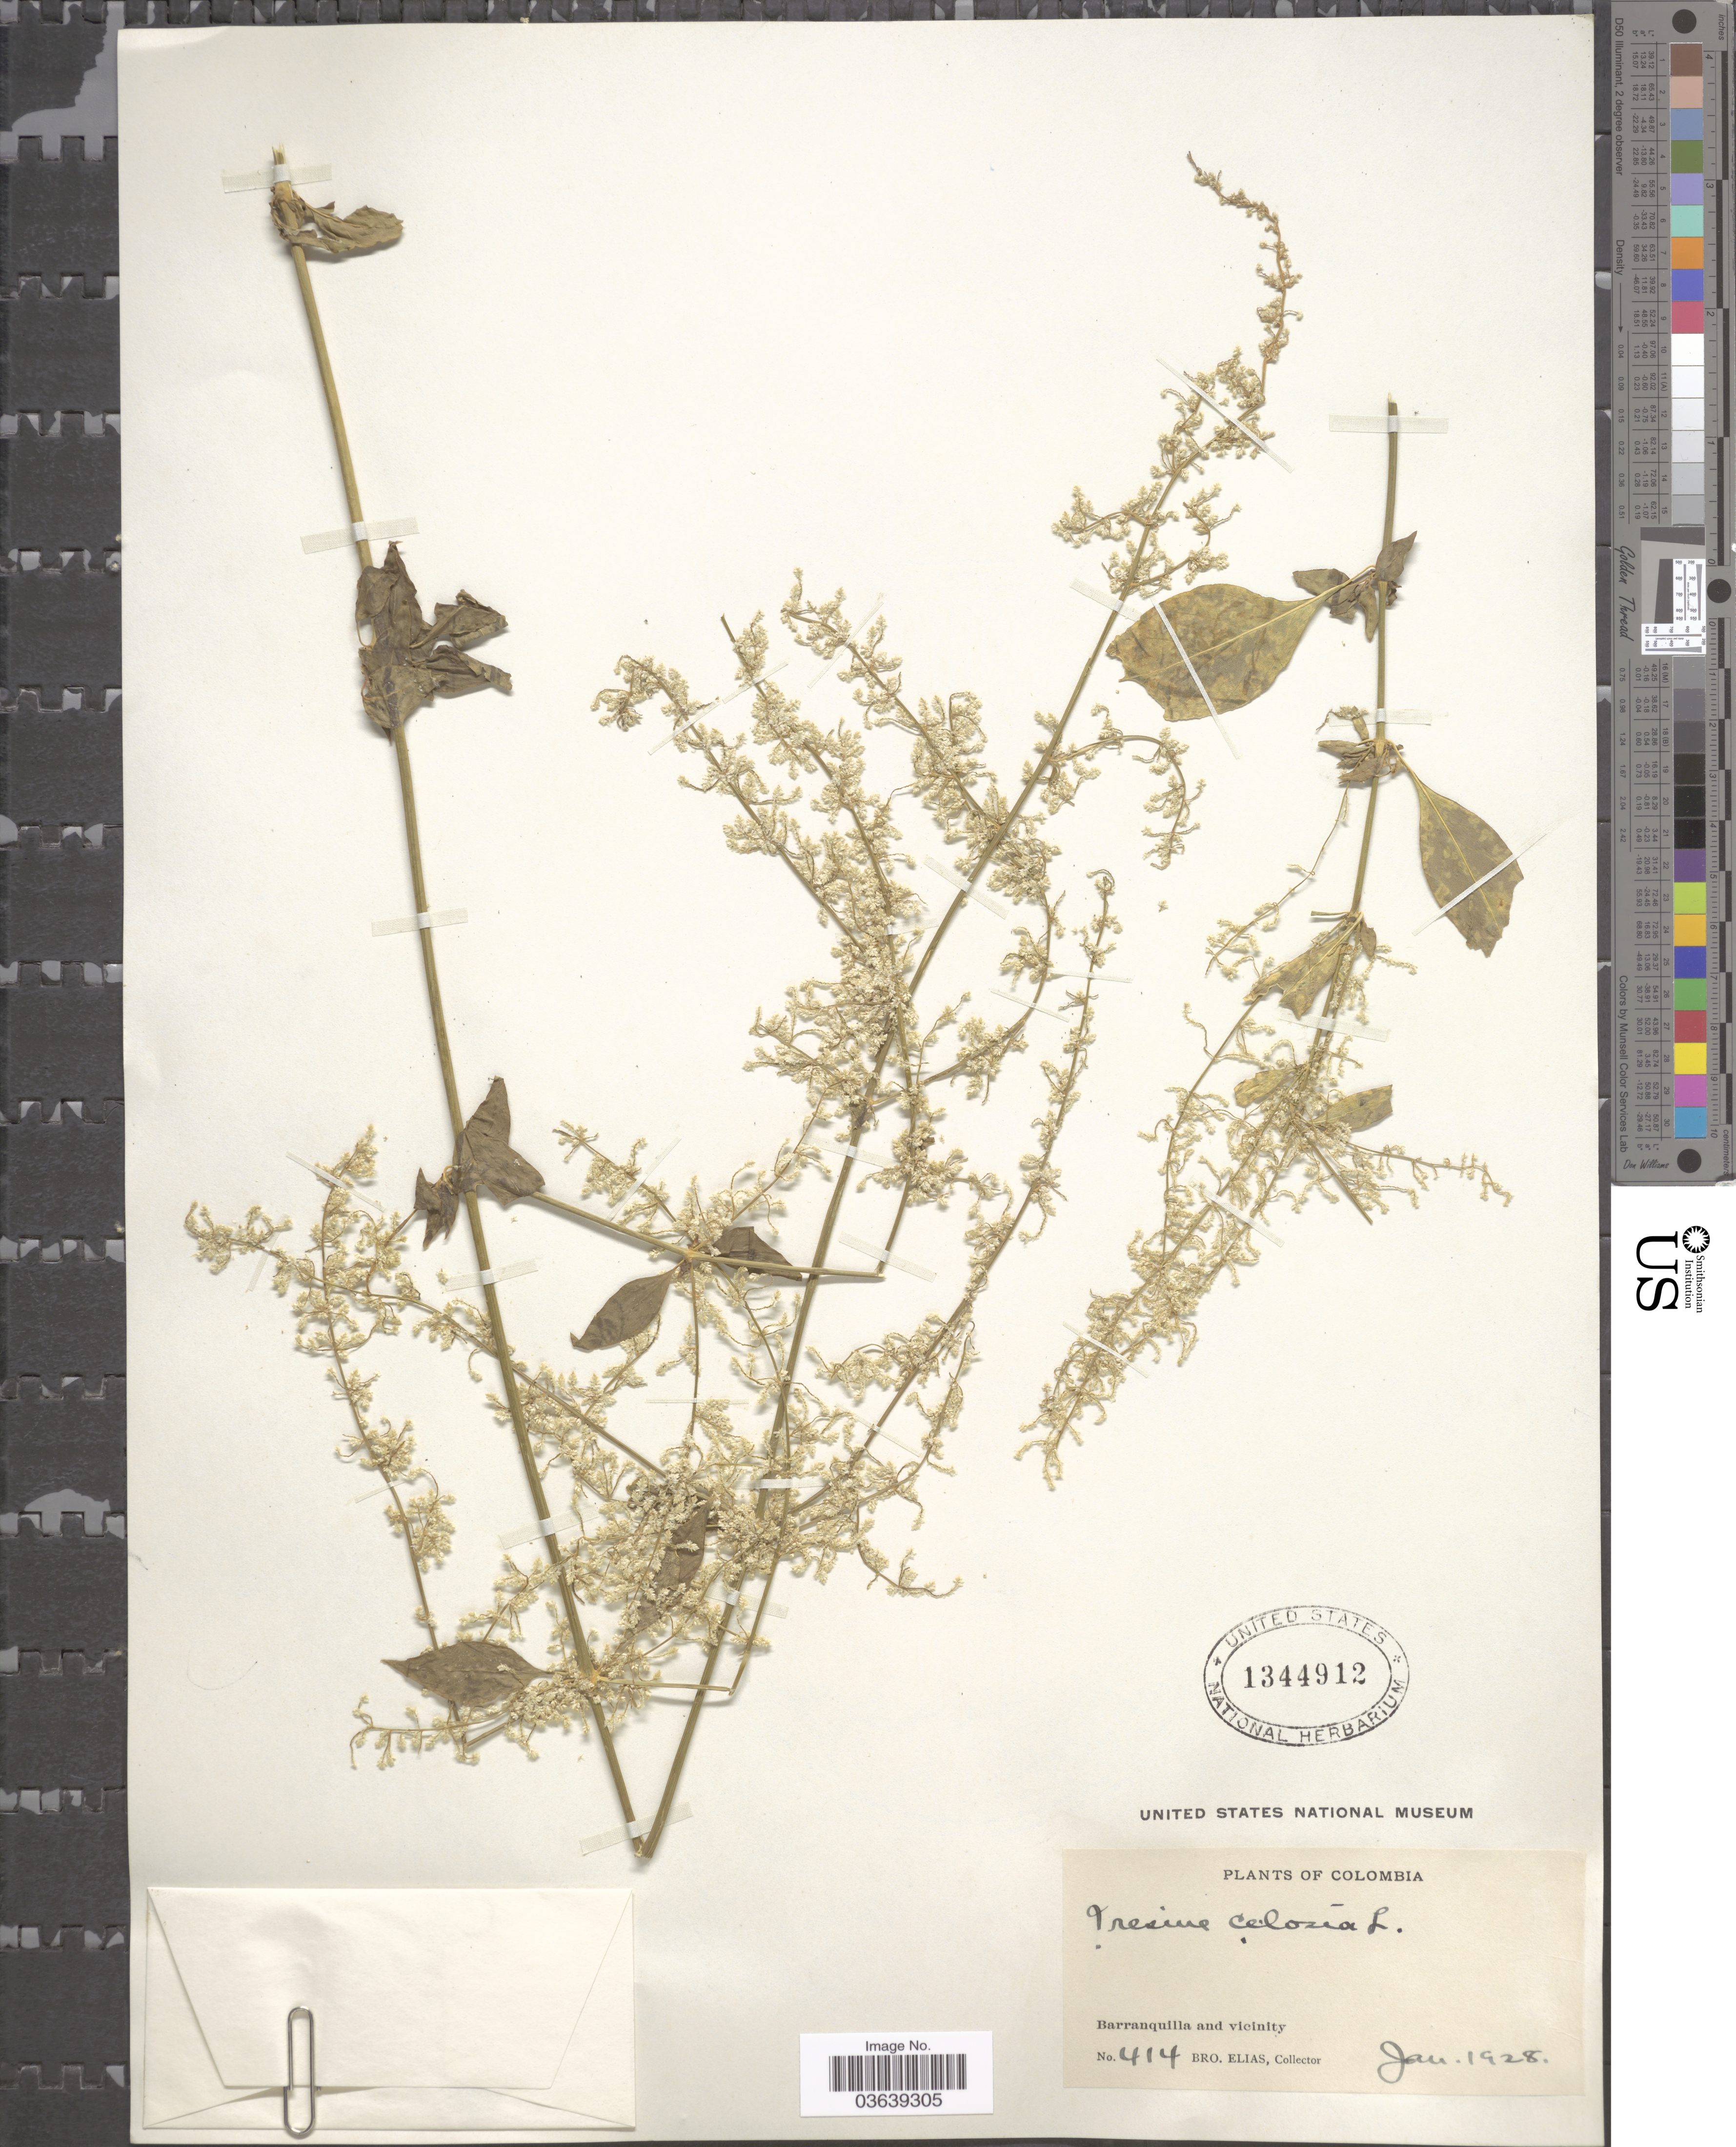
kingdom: Plantae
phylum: Tracheophyta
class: Magnoliopsida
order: Caryophyllales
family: Amaranthaceae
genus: Iresine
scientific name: Iresine diffusa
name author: Humb. & Bonpl. ex Willd.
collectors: Bro. Elias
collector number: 414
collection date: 1928-01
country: Colombia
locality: Barranquilla and vicinity.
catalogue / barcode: US 1344912